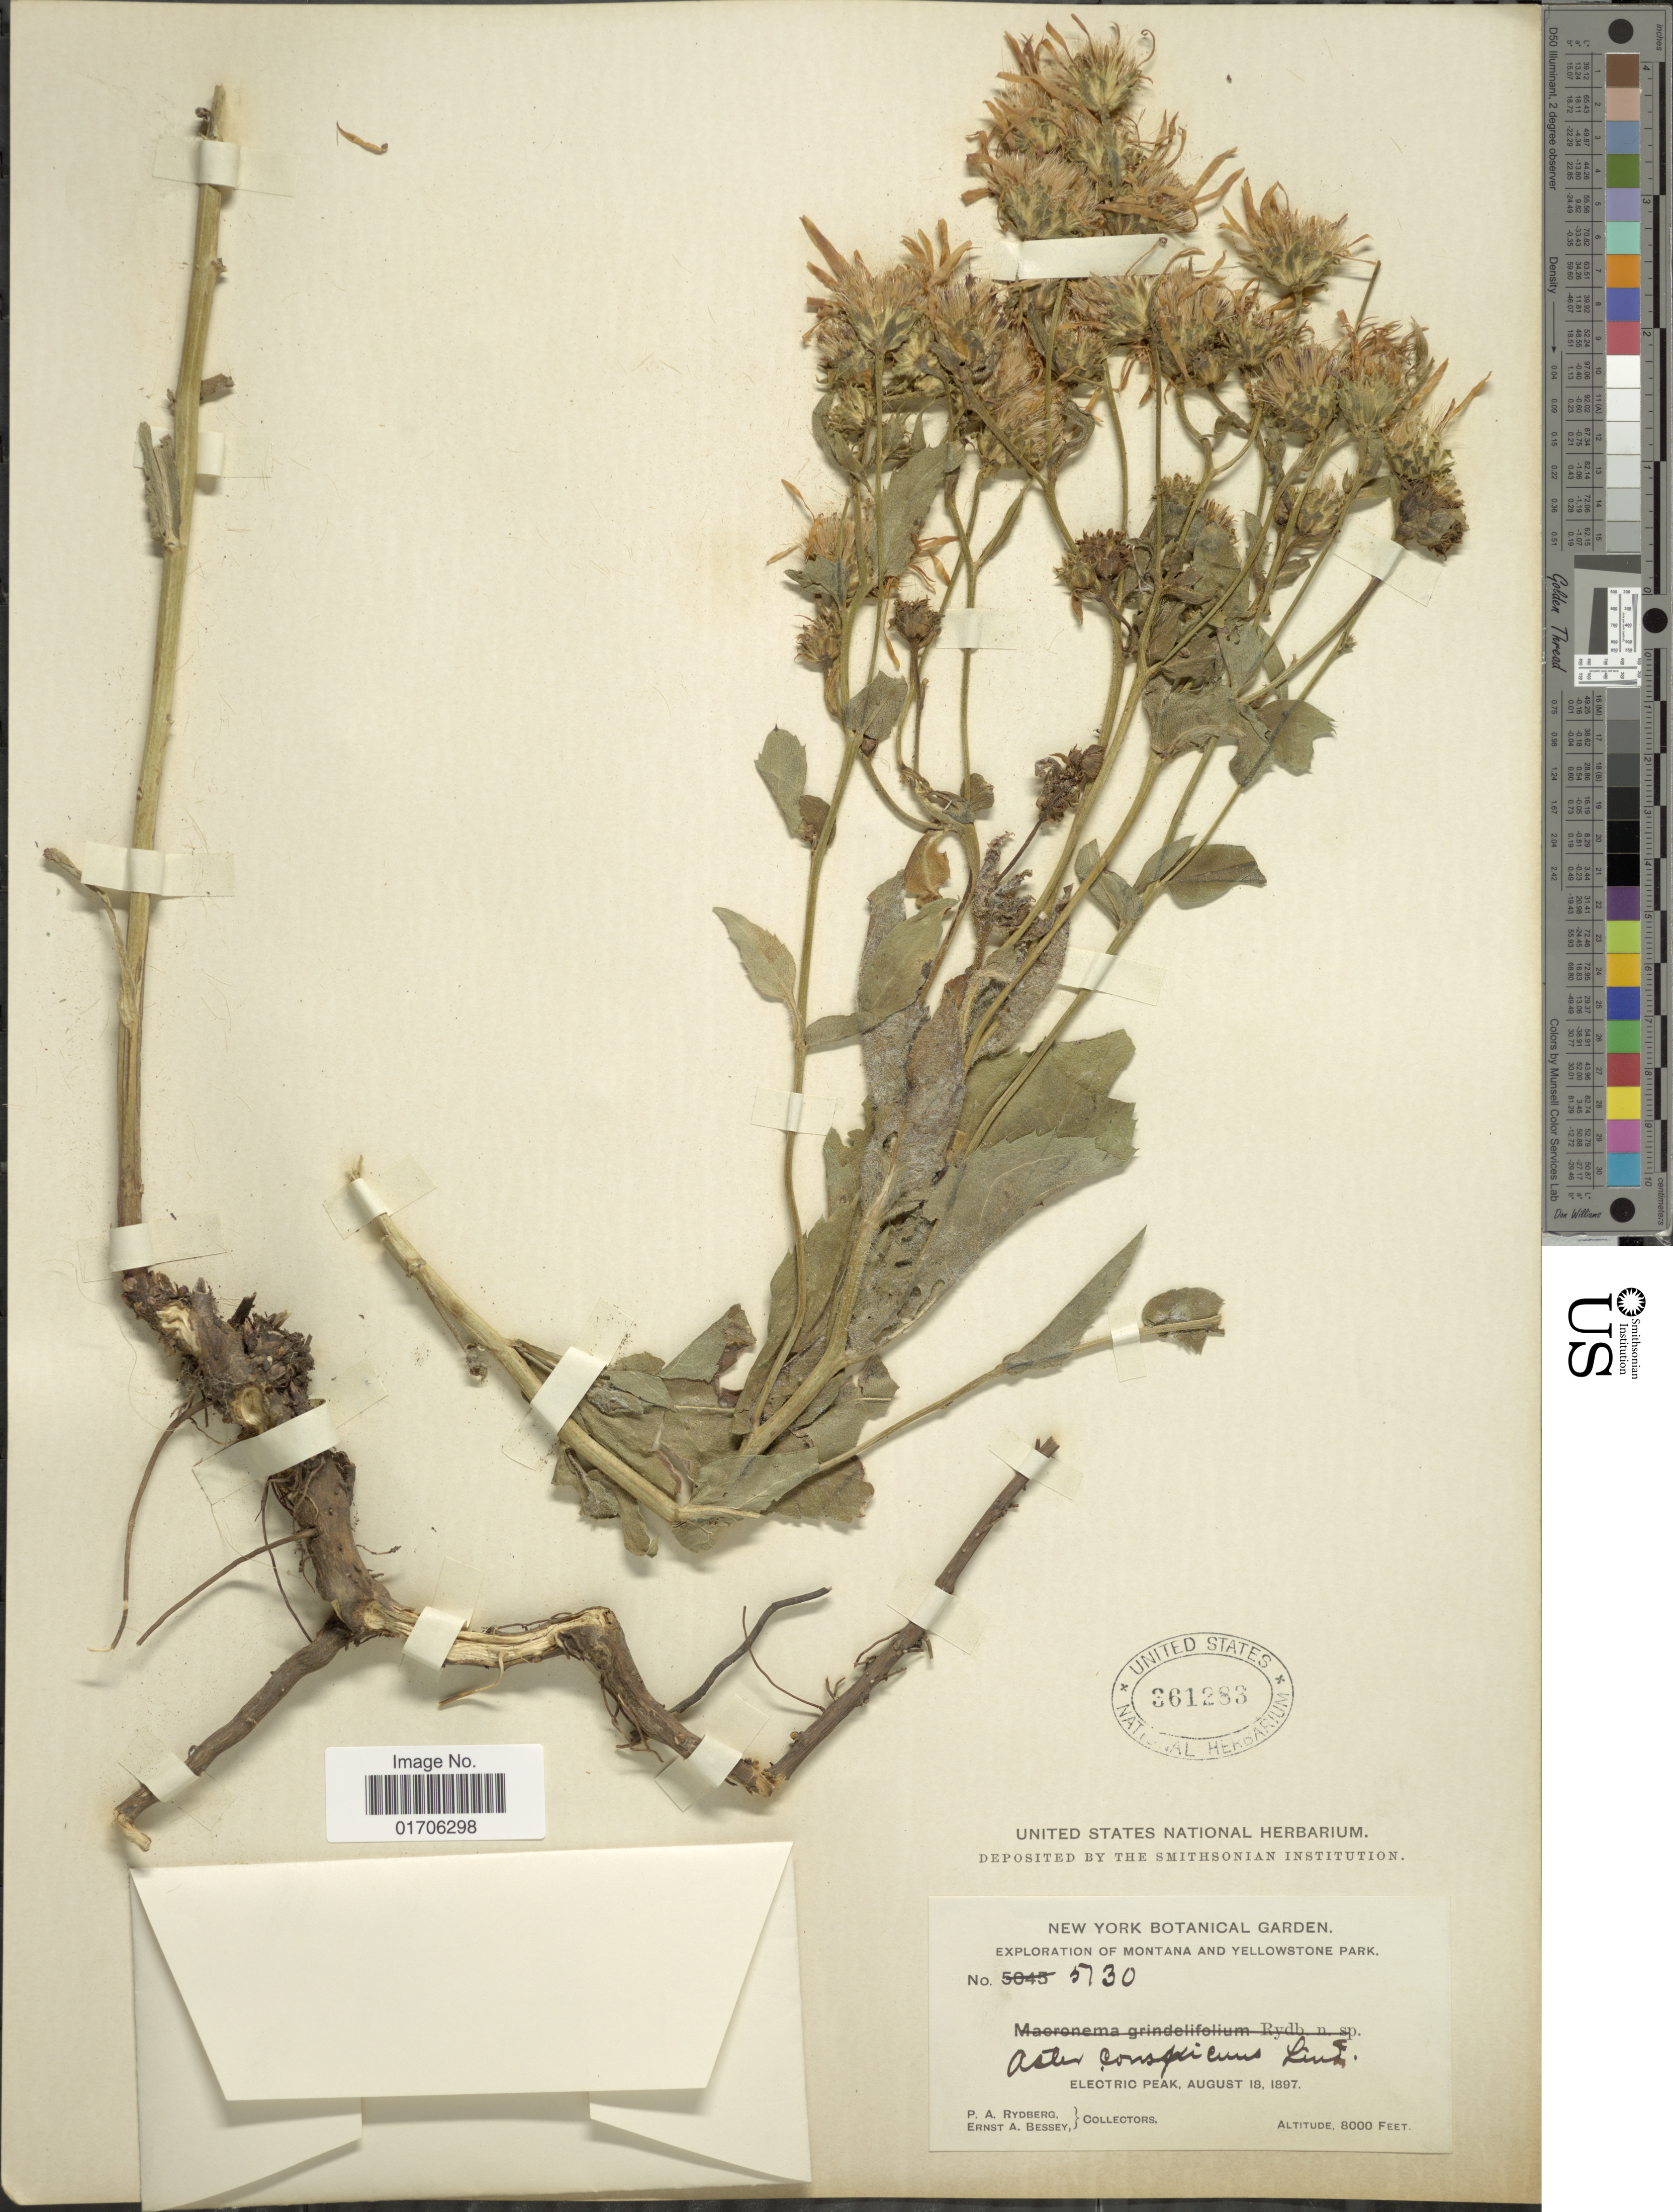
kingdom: Plantae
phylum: Tracheophyta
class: Magnoliopsida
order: Asterales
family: Asteraceae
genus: Eurybia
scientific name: Eurybia conspicua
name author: (Lindl.) G.L. Nesom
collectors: P. A. Rydberg & E. A. Bessey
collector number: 5730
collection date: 1897-08-18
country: United States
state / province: Montana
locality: Montana and Yellowstone Park. Electric Peak.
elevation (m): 2438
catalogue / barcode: US 361283